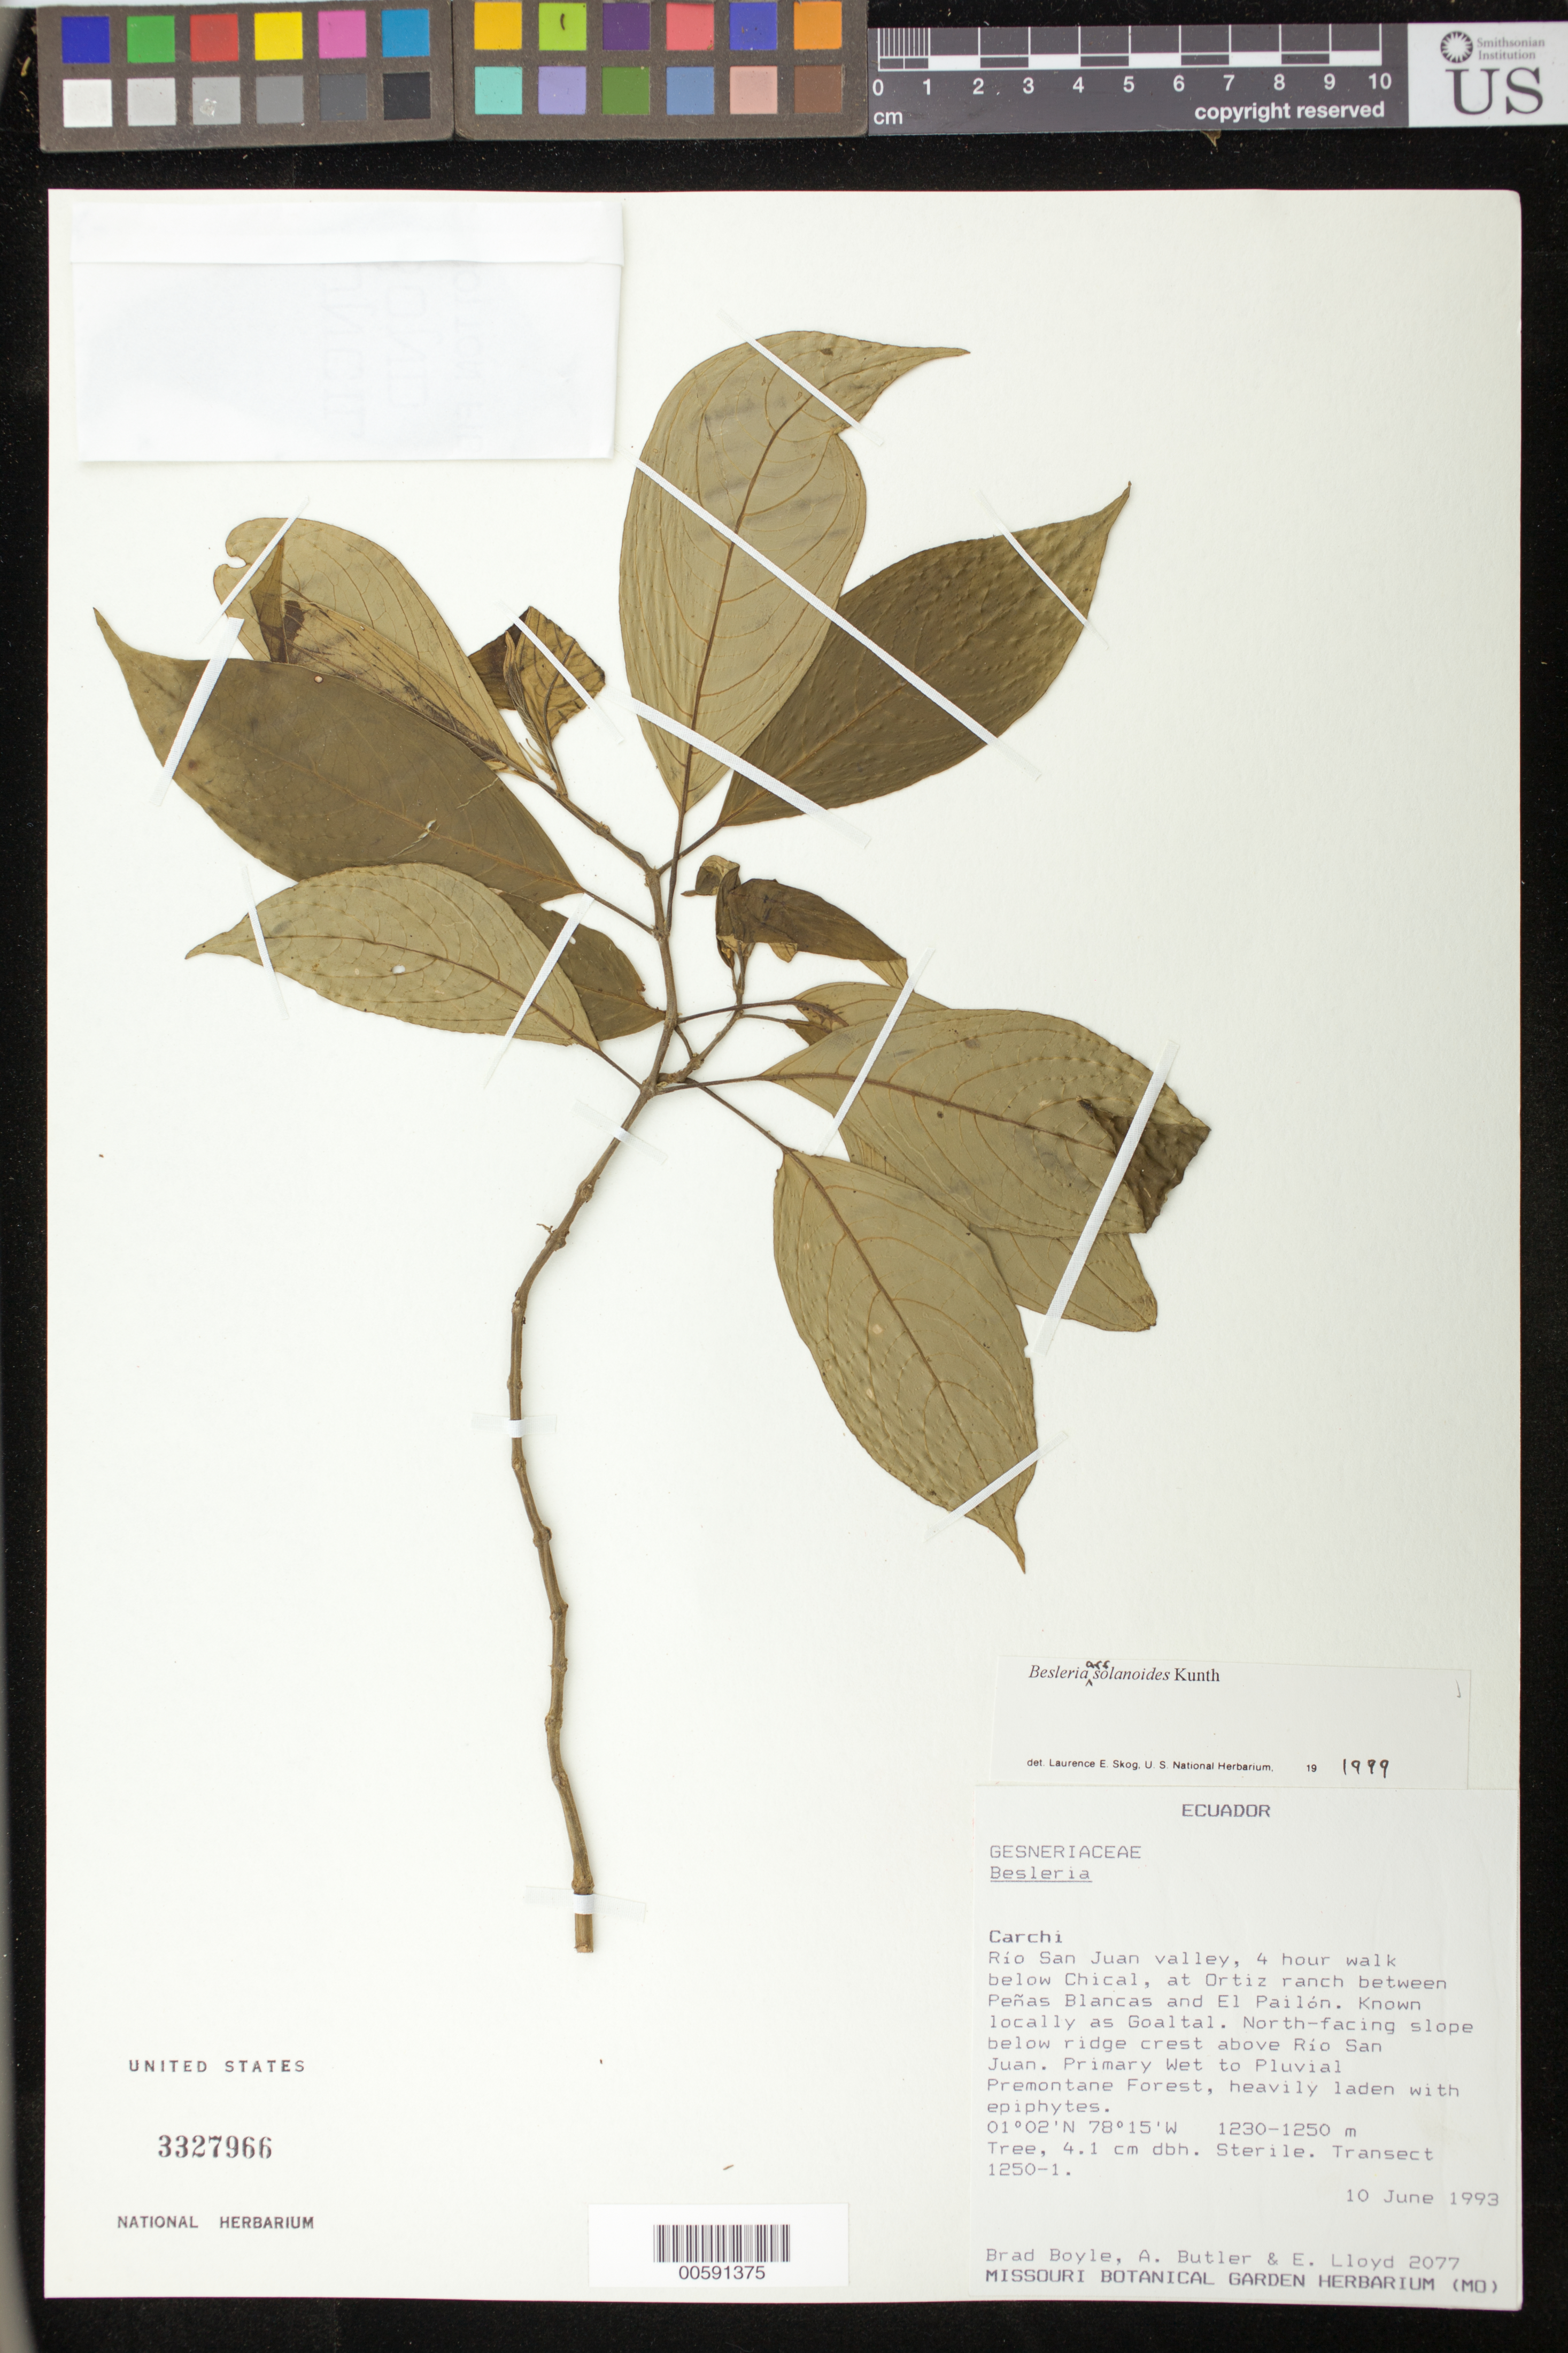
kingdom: Plantae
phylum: Tracheophyta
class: Magnoliopsida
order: Lamiales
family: Gesneriaceae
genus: Besleria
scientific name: Besleria solanoides var. solanoides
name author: Kunth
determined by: Skog, Laurence E.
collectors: B. Boyle, A. Butler & E. Lloyd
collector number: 2077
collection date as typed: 10 Jun 1993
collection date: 1993-06-10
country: Ecuador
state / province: Carchi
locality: Río San Juan valley, 4 hour walk below Chical, at Ortiz ranch between Peñas Blancas and El Pailón; known locally as Goaltal; above Río San Juan; transect 1250-1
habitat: North-facing slope below ridge crest; primary wet to pluvial premontane forest, heavily laden with epiphytes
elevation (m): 1230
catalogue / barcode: US 3327966